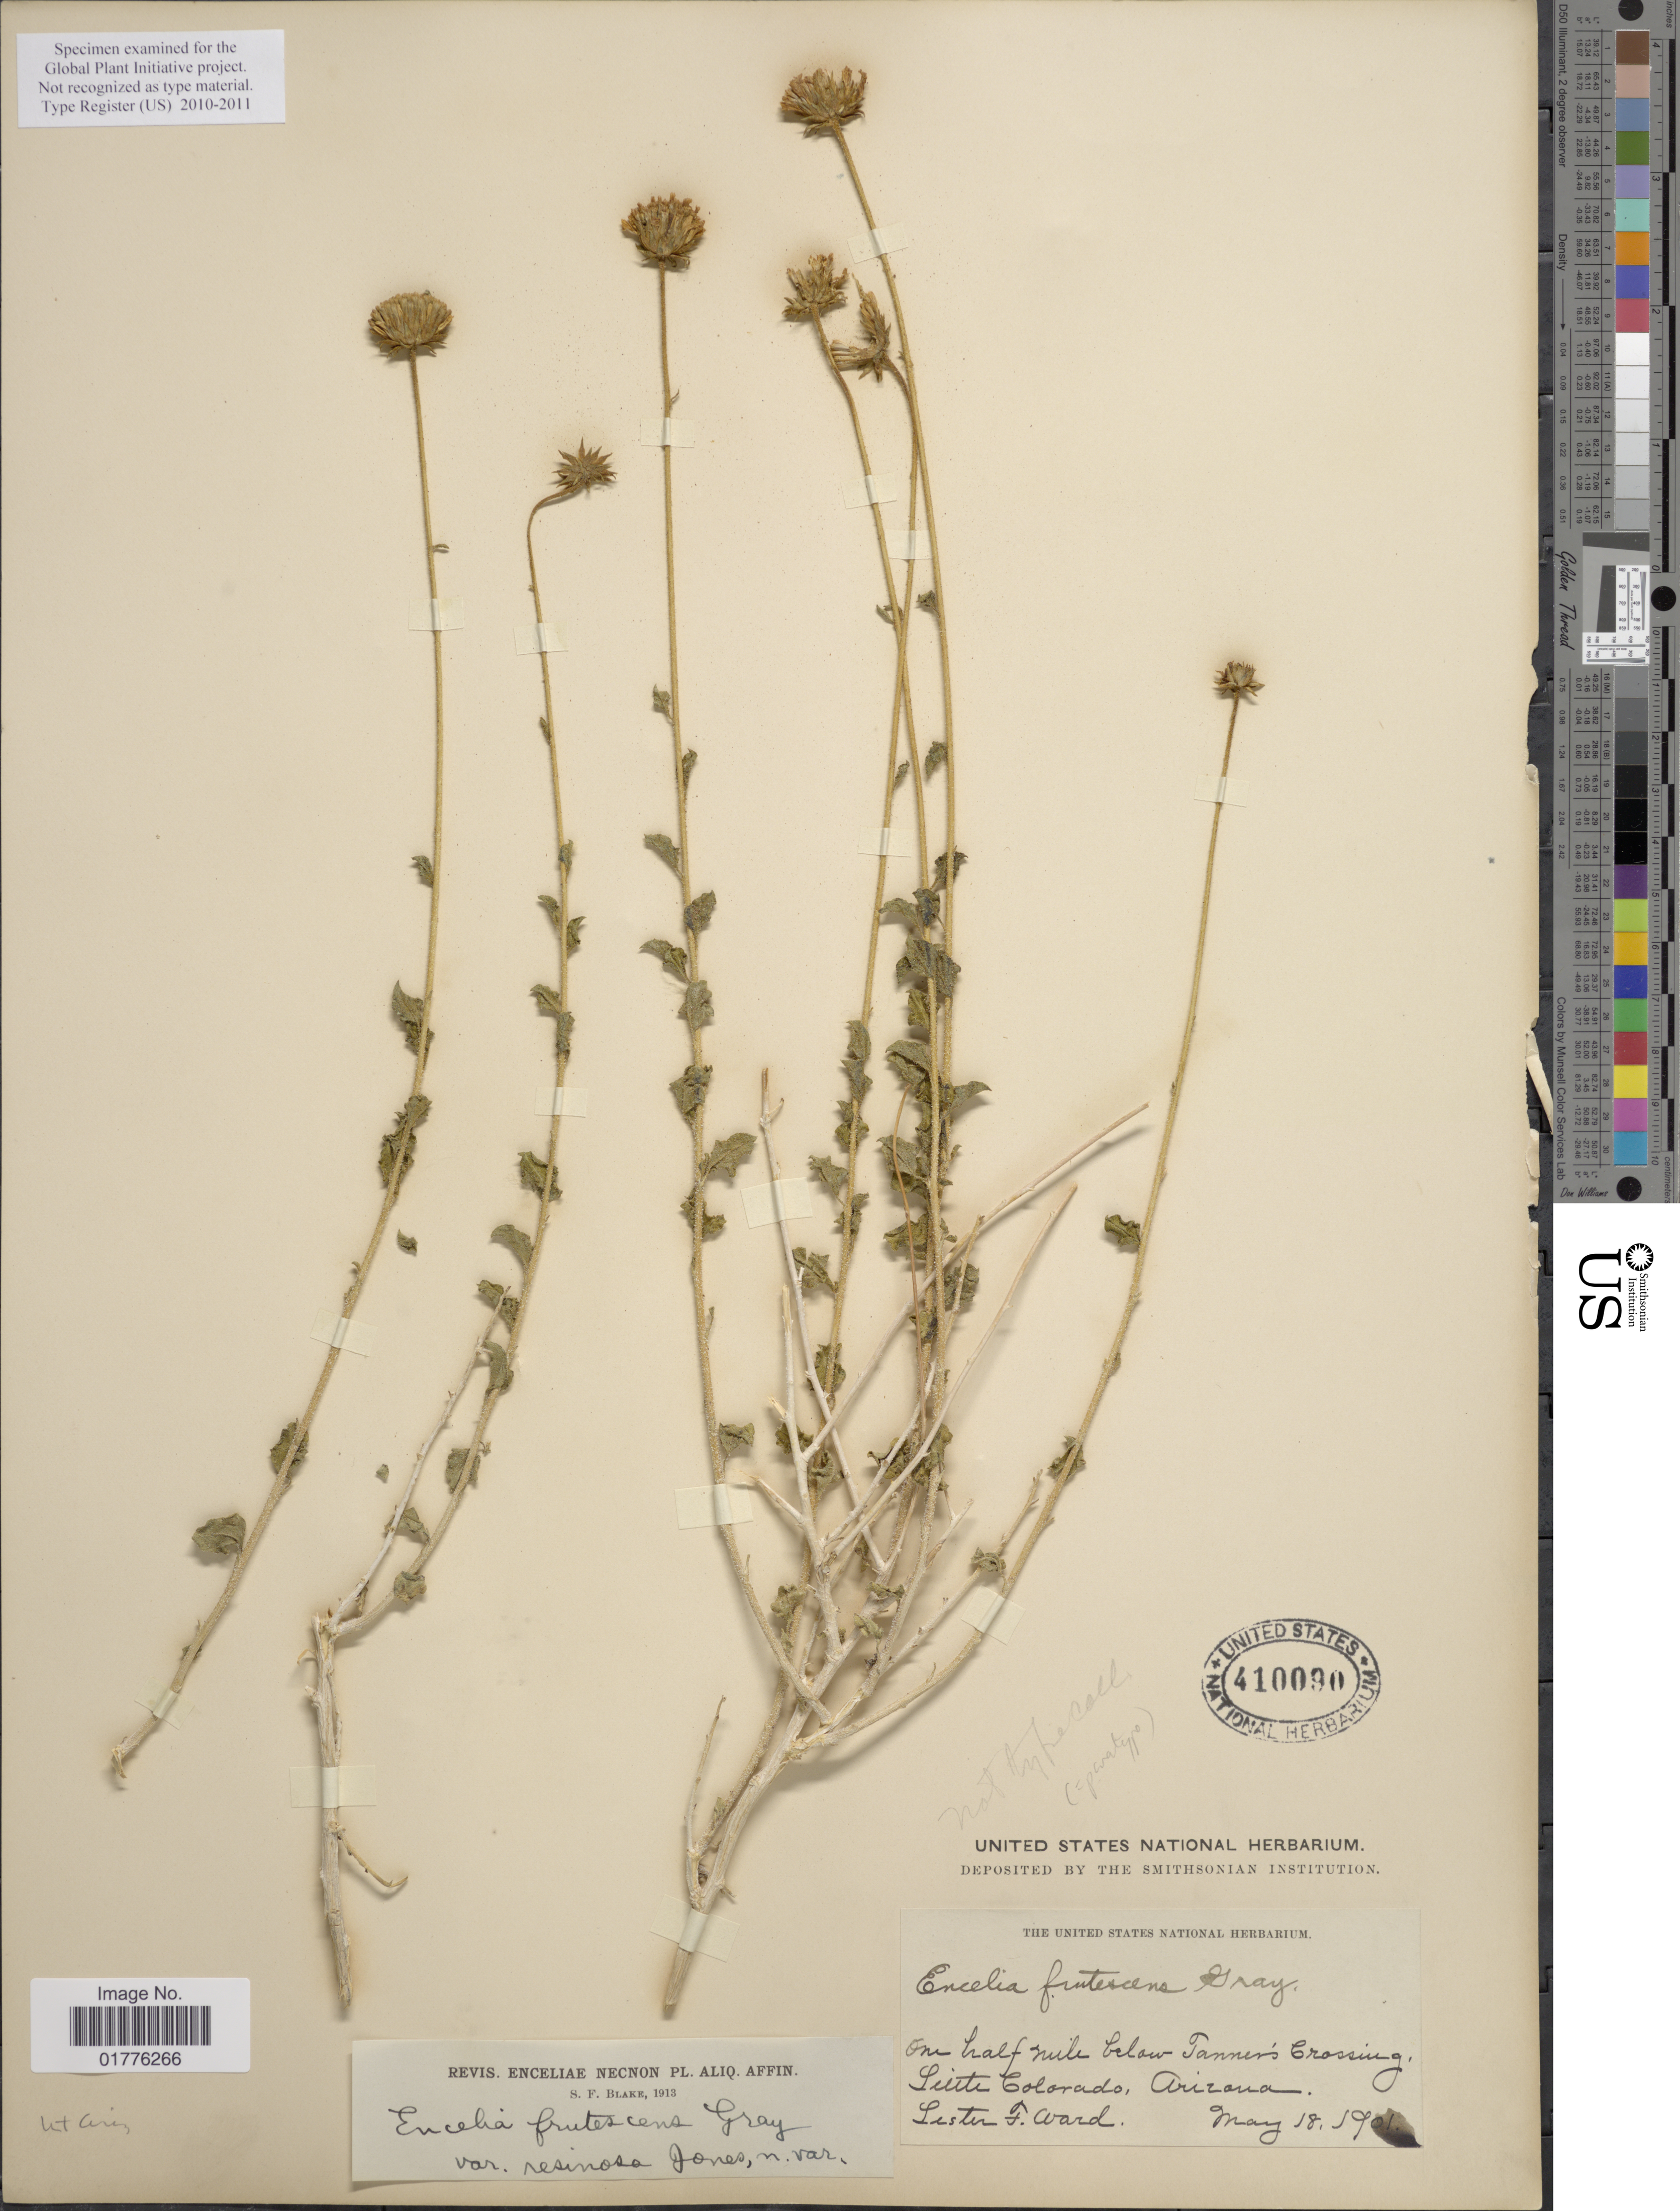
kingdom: Plantae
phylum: Tracheophyta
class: Magnoliopsida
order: Asterales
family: Asteraceae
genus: Encelia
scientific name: Encelia frutescens var. resinosa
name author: M.E. Jones ex S.F. Blake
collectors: L. F. Ward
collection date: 1901-05-18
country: United States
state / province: Arizona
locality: Little Colorado, Arizona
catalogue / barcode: US 410090